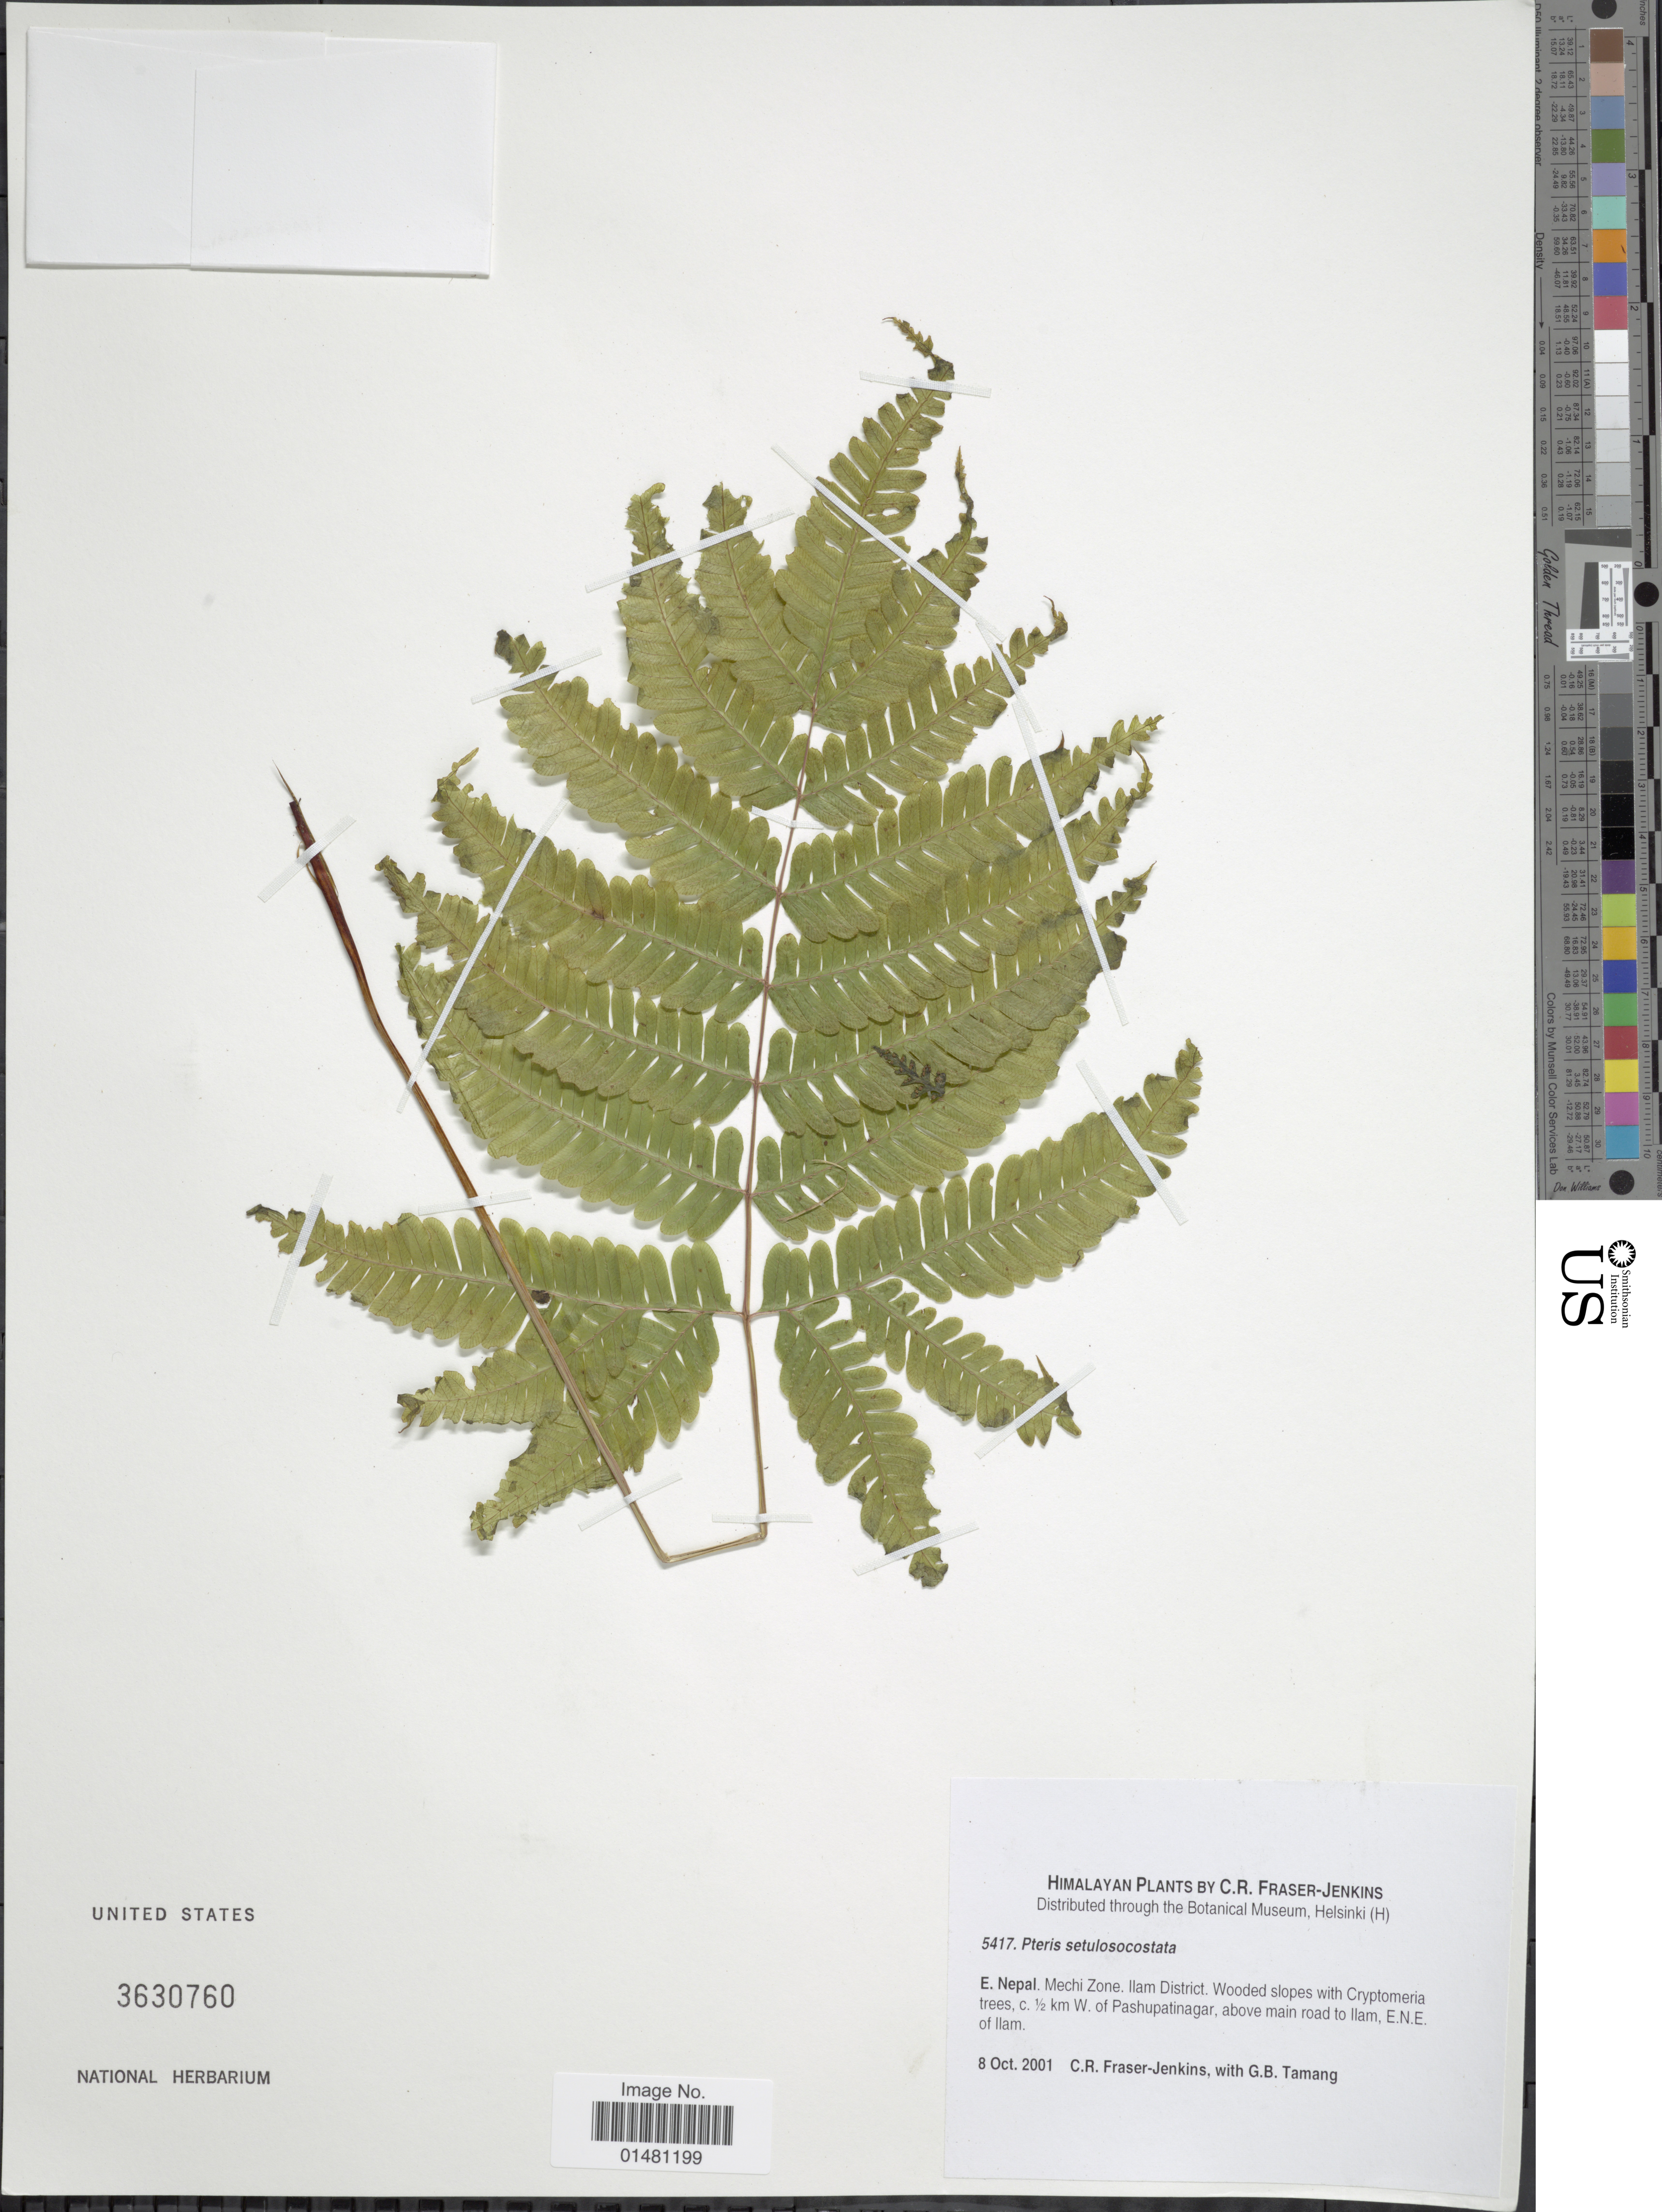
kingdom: Plantae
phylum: Tracheophyta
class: Polypodiopsida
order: Polypodiales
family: Pteridaceae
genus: Pteris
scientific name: Pteris setulosocostulata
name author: Hayata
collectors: C. R. Fraser-Jenkins & G. Tamang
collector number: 5417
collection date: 2001-10-08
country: Nepal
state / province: Mechi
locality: Himalayan, E. Nepal. Mechi Zone. Ilam District. Wooded slopes with Cryptomeria trees, c.½ km W. of Pashupatinagar, above main road to Ilam, E.N.E. of Ilam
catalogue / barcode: US 3630760